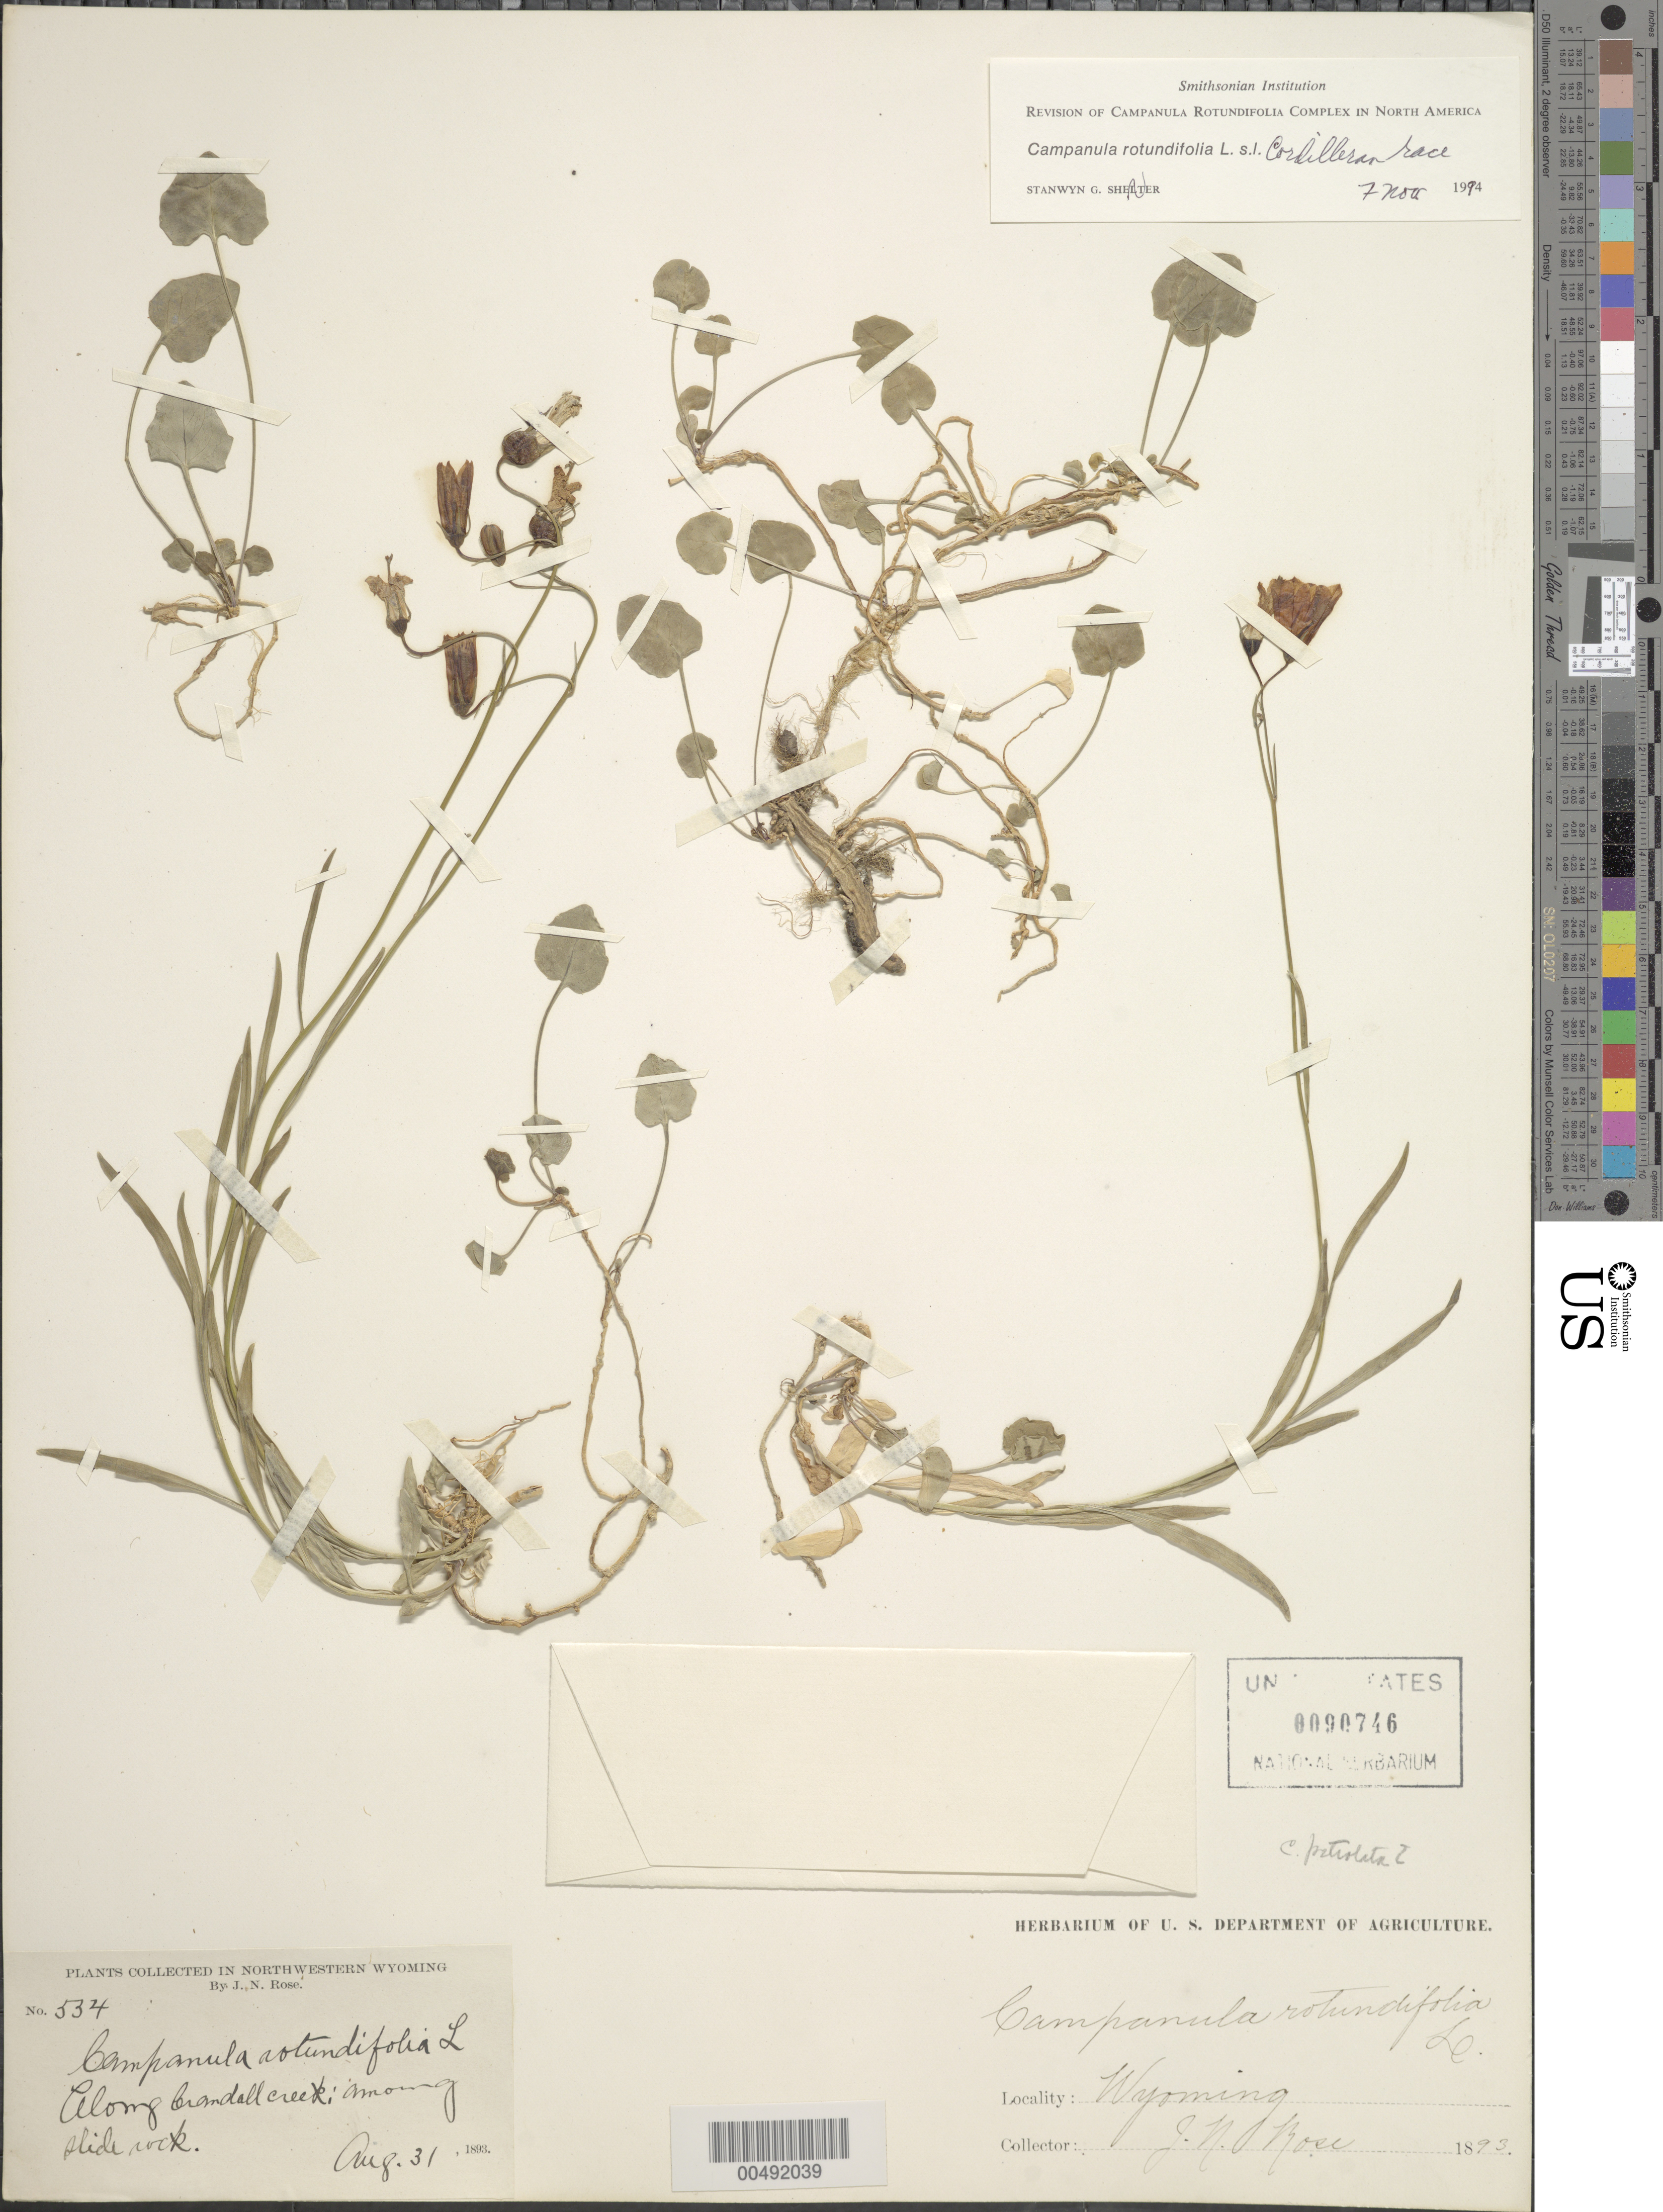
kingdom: Plantae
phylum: Tracheophyta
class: Magnoliopsida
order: Asterales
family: Campanulaceae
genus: Campanula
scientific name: Campanula rotundifolia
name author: L.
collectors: J. N. Rose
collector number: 534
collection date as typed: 31 Aug 1893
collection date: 1893-08-31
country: United States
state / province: Wyoming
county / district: Park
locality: Along Crandall Creek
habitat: among slide rock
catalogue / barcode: US 90746